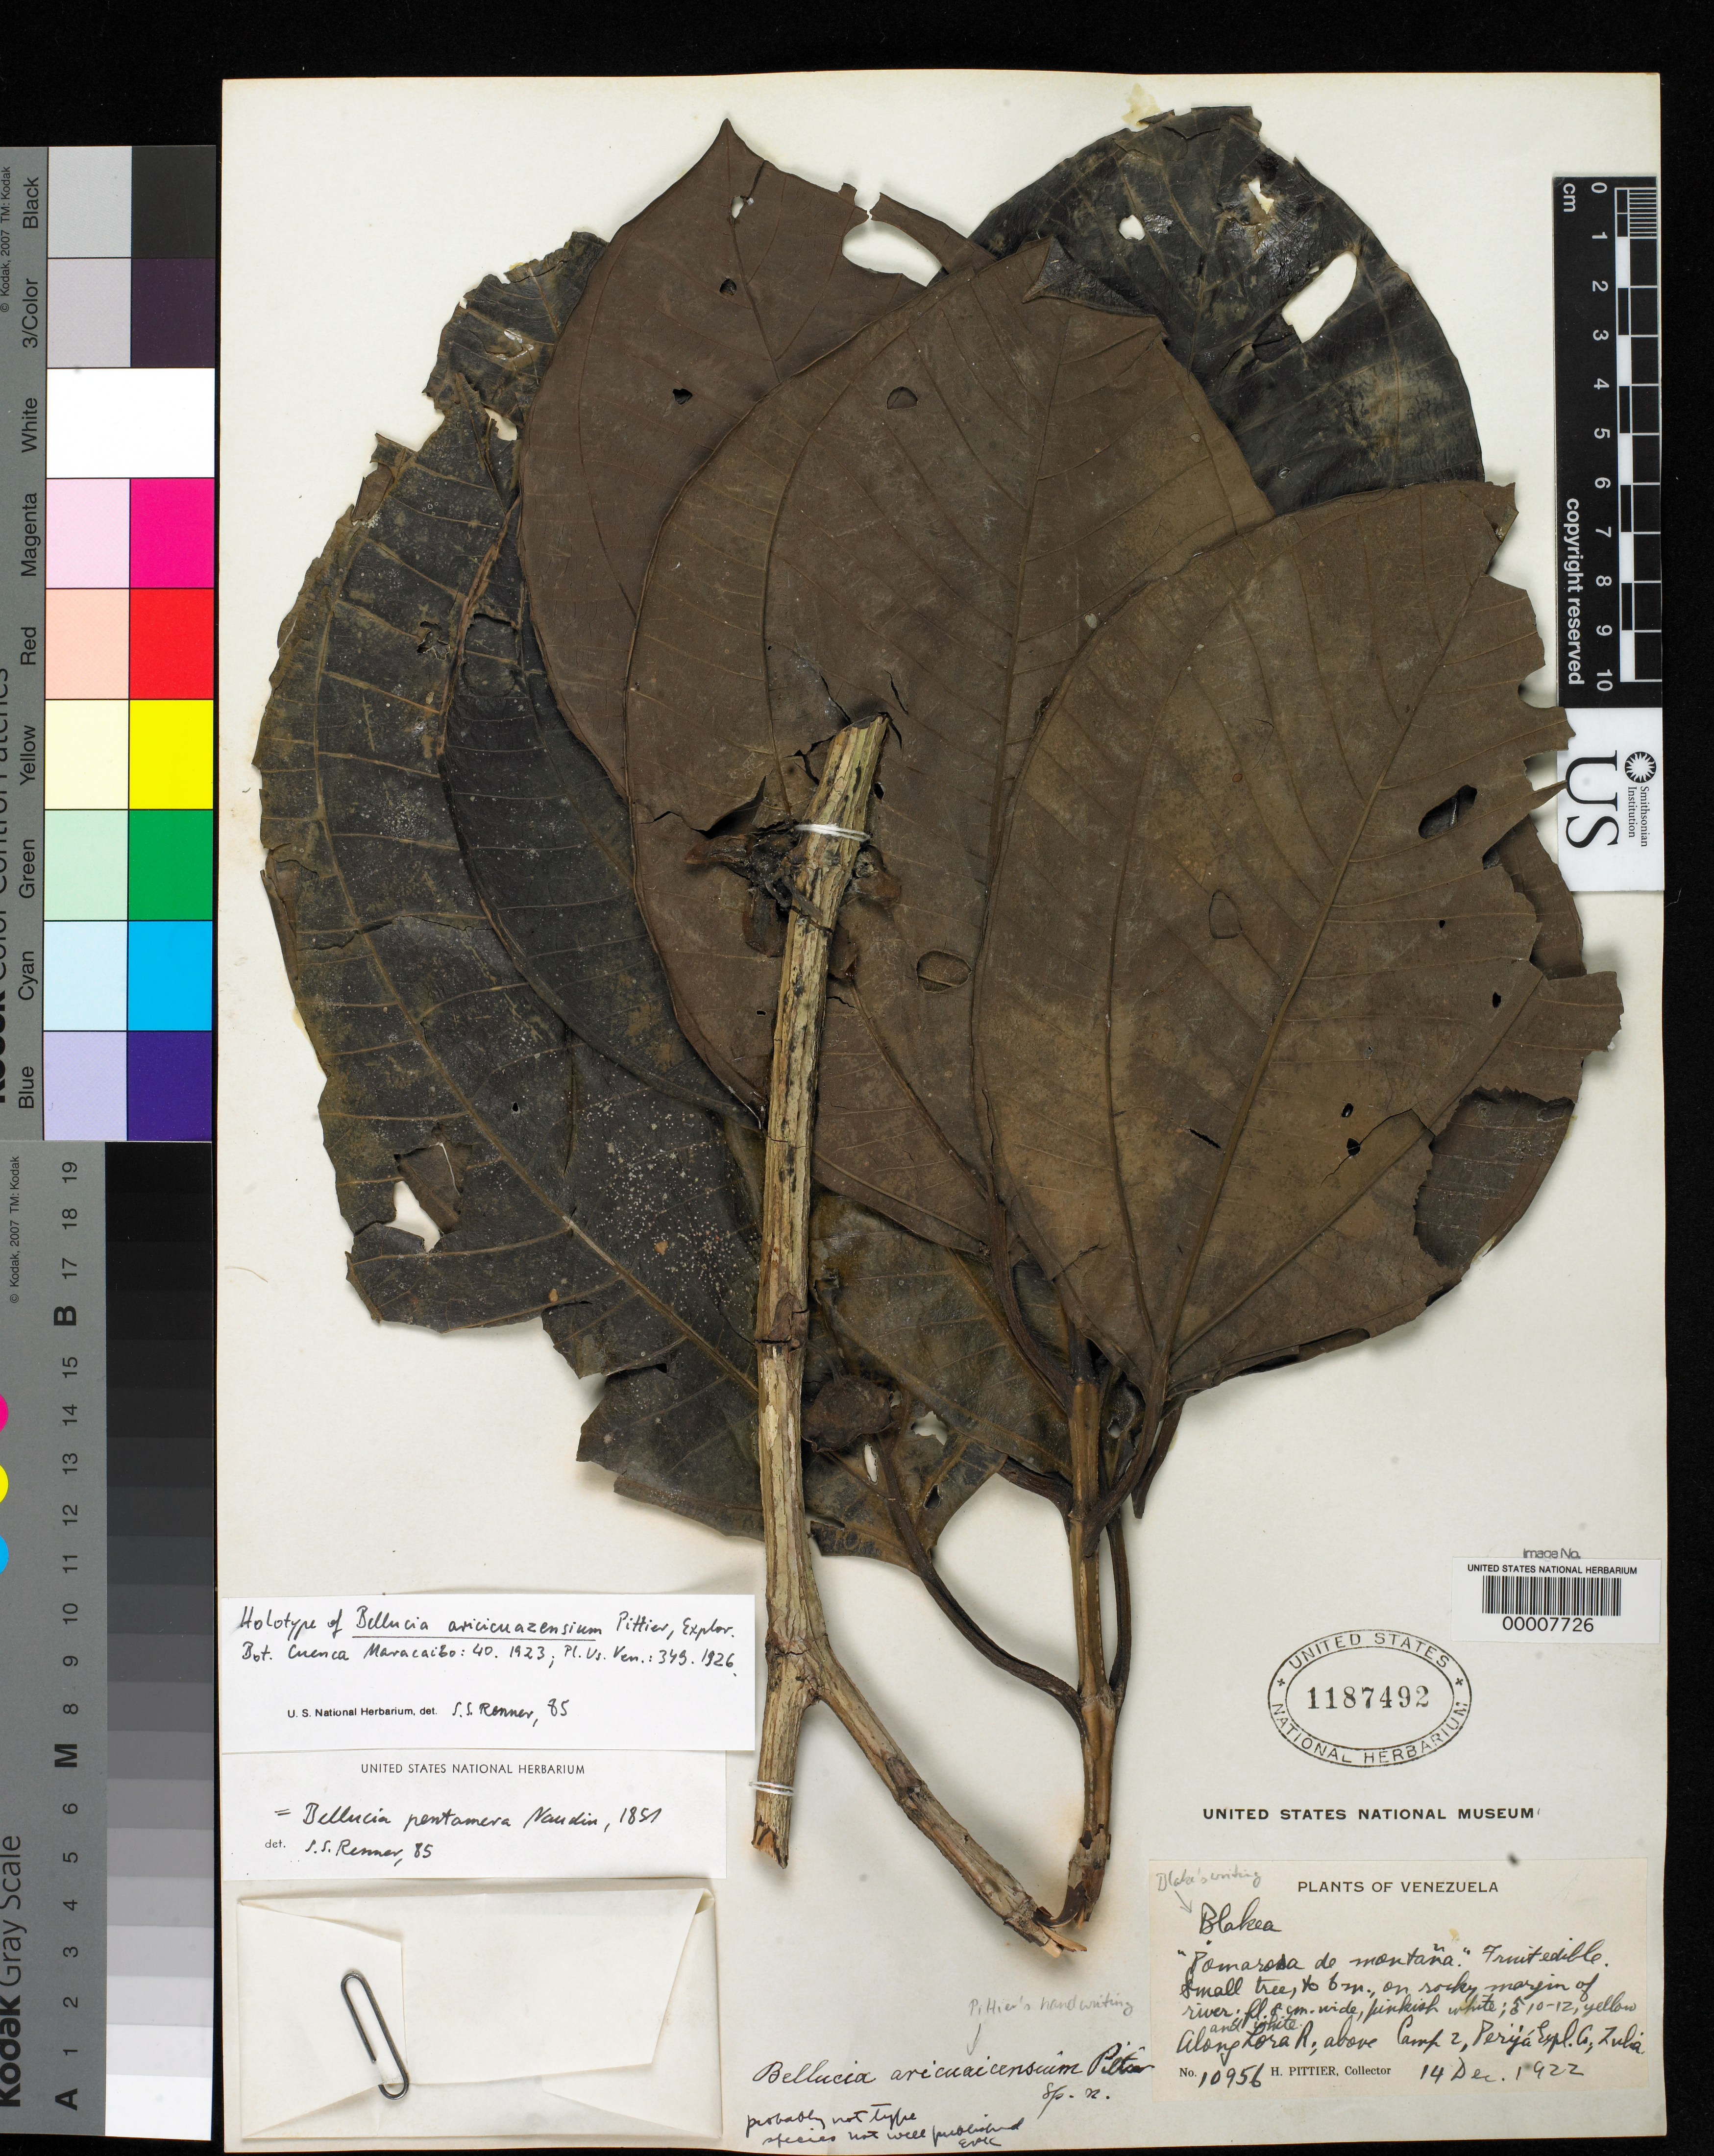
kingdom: Plantae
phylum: Tracheophyta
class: Magnoliopsida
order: Myrtales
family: Melastomataceae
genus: Bellucia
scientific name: Bellucia aricicuazensium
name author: Pittier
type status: Holotype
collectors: H. F. Pittier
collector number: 10956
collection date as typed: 14 Dec 1922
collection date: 1922-12-14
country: Venezuela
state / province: Zulia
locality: Along Lora River.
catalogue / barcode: US 1187492